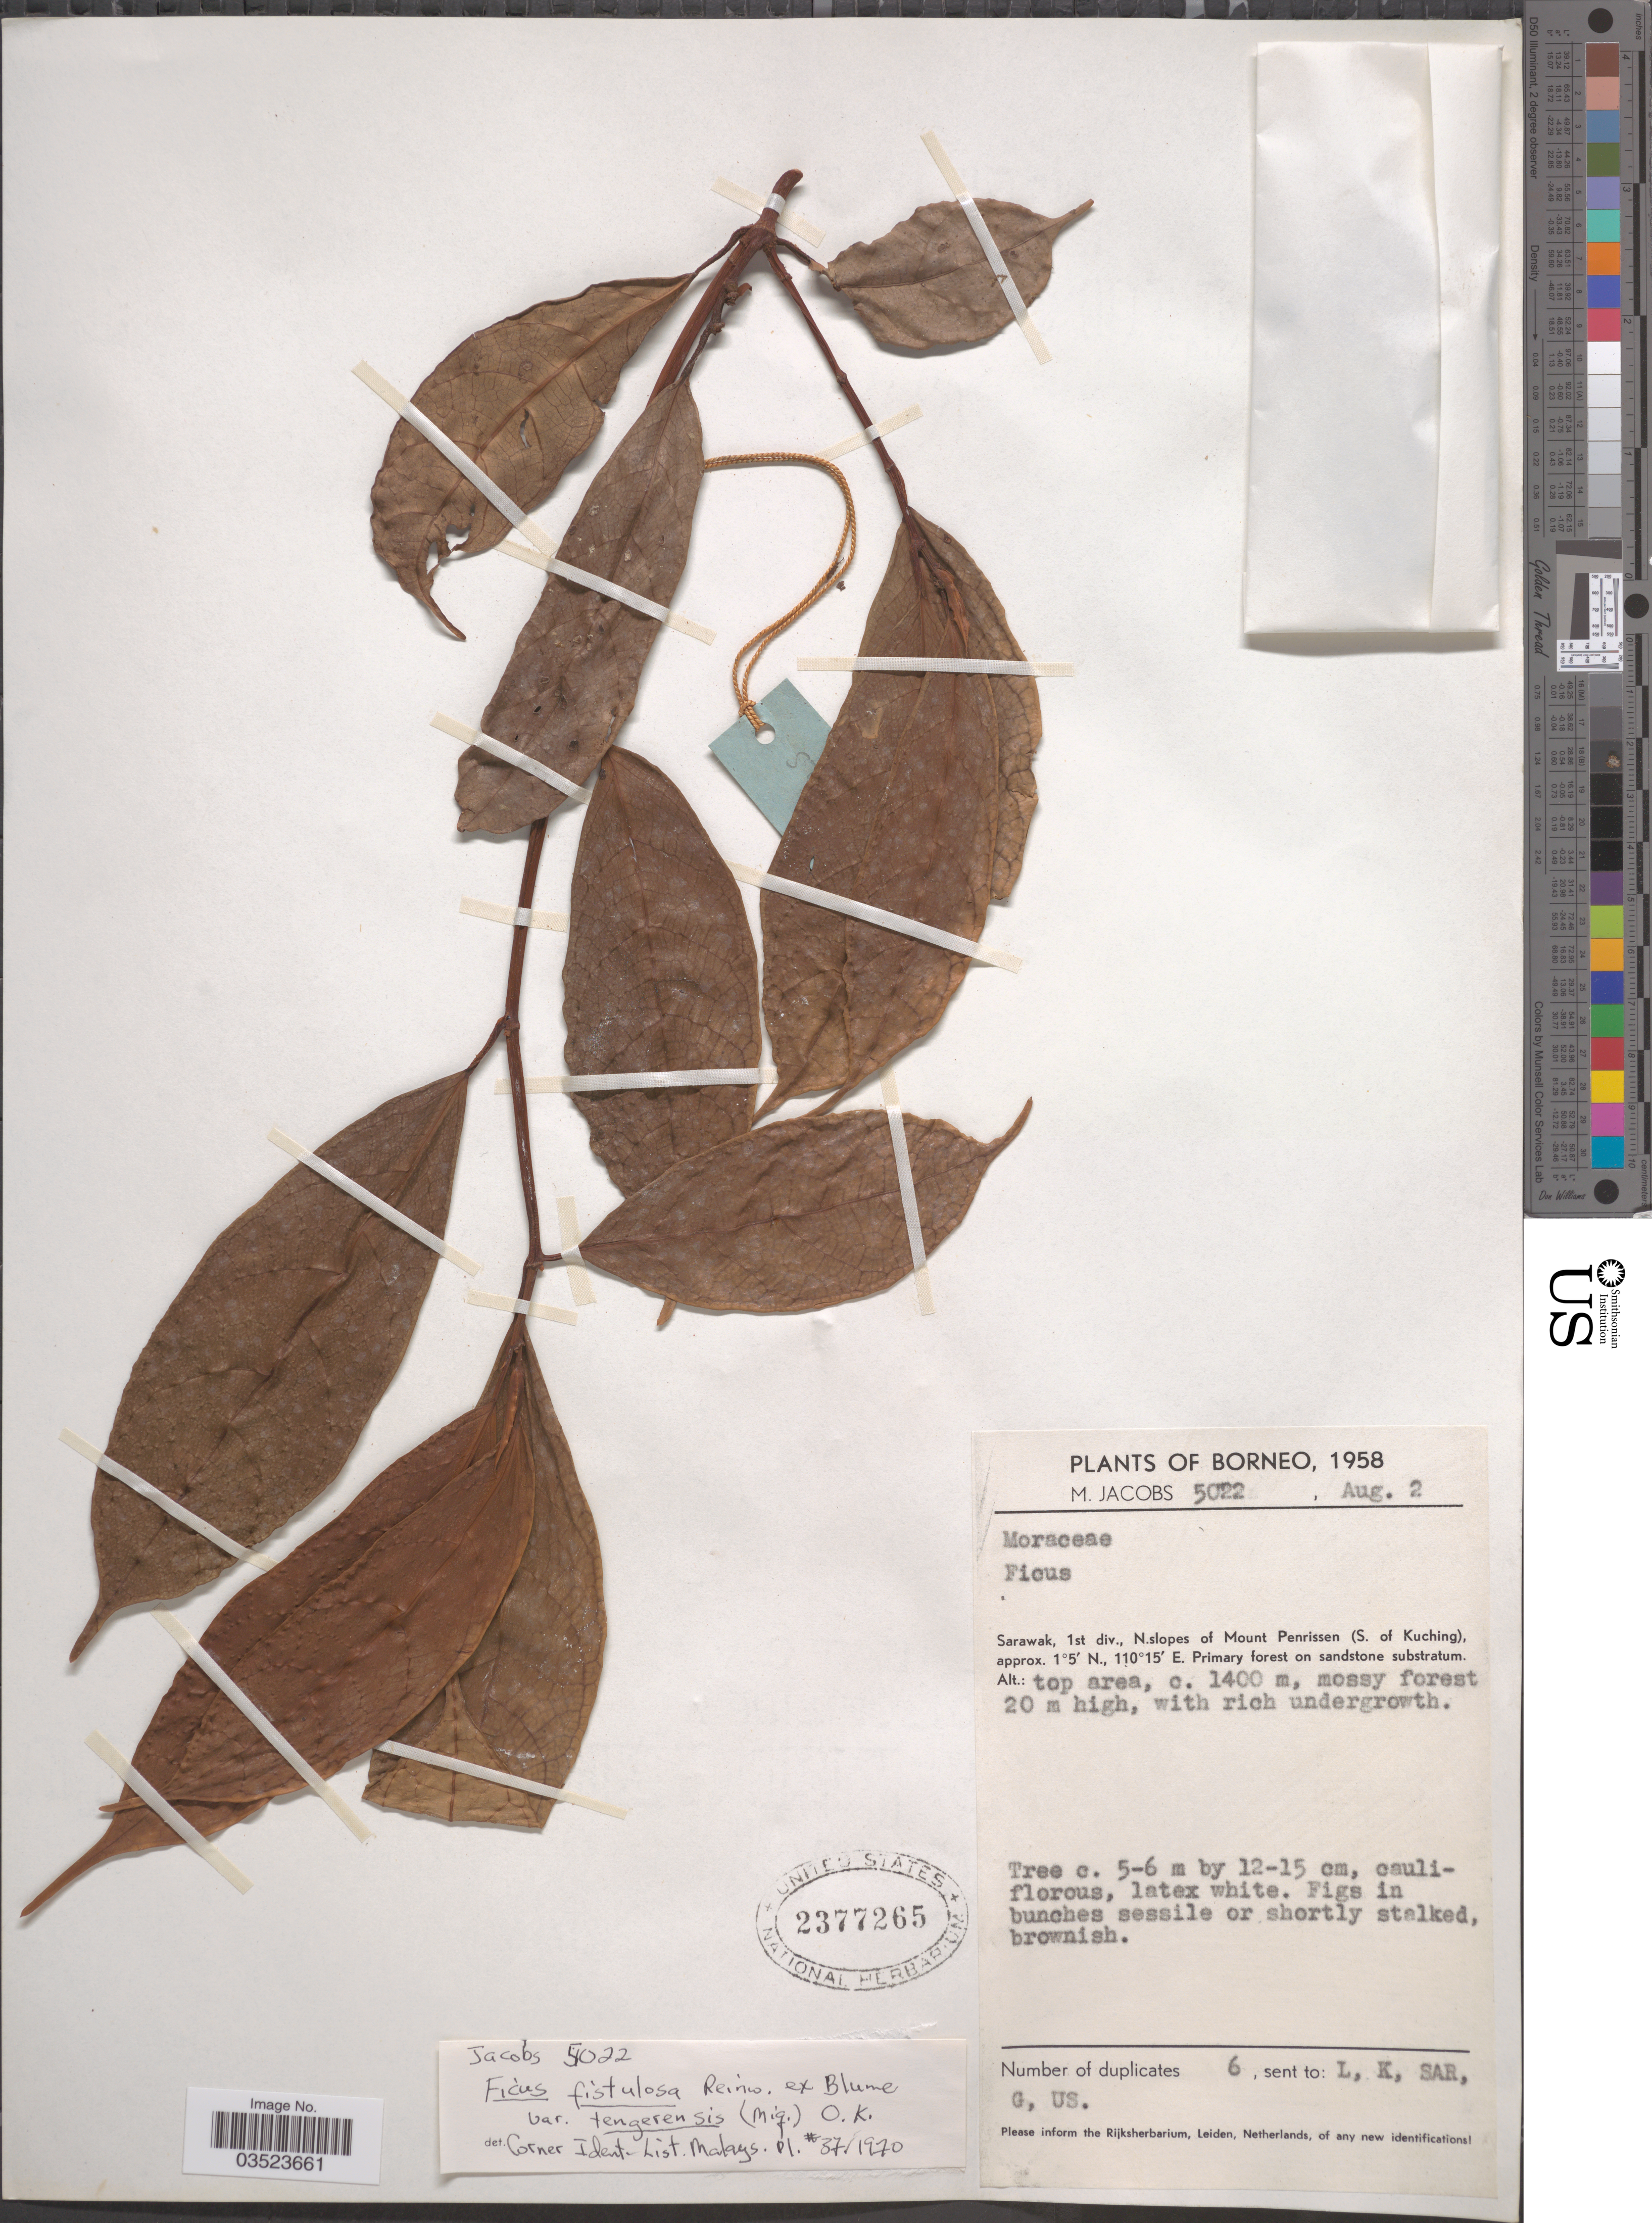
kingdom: Plantae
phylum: Tracheophyta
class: Magnoliopsida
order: Rosales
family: Moraceae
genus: Ficus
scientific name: Ficus fistulosa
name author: Reinw. ex Blume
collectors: M. Jacobs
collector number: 5022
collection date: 1958-08-02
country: Malaysia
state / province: Sarawak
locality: Borneo. 1st div., N.slopes of Mount Penrissen (S. of Kuching).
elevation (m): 1400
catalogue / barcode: US 2377265